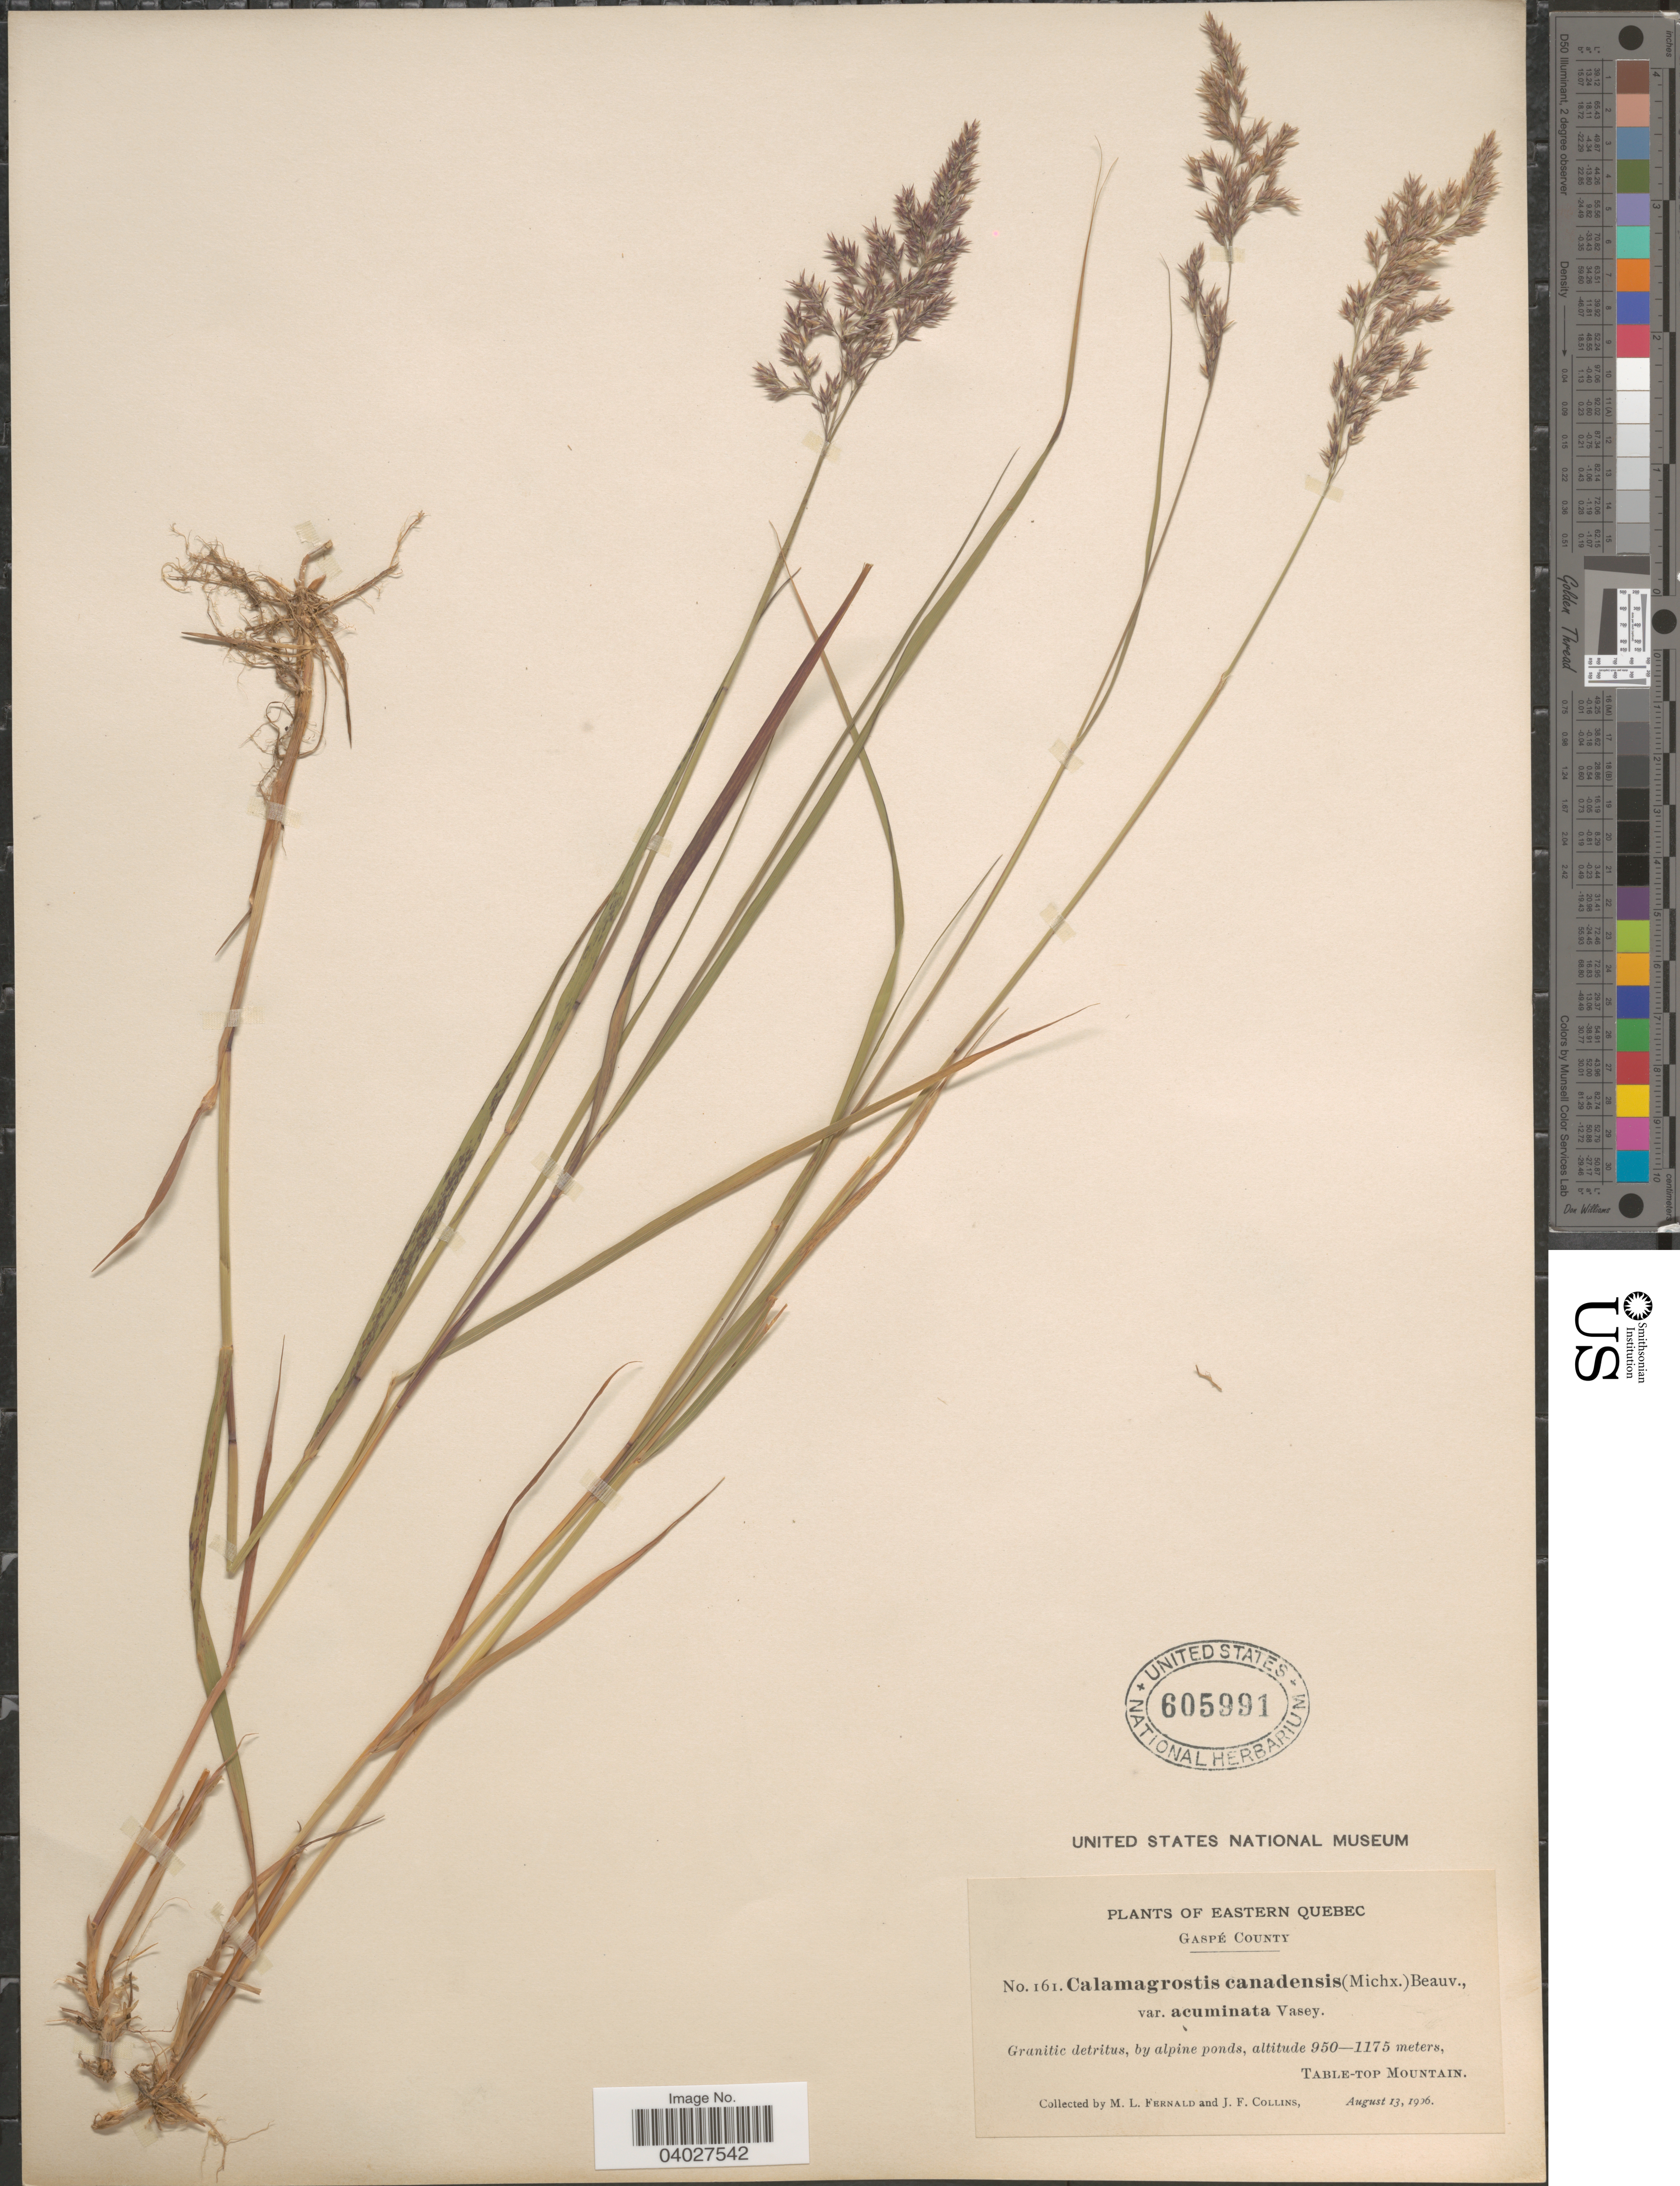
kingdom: Plantae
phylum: Tracheophyta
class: Liliopsida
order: Poales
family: Poaceae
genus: Calamagrostis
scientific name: Calamagrostis canadensis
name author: (Michx.) P. Beauv.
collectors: M. L. Fernald & J. Collins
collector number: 161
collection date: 1906-08-13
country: Canada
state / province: Quebec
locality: Eastern Quebec. Gaspé County. Table-Top Mountain.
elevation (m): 950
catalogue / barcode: US 605991